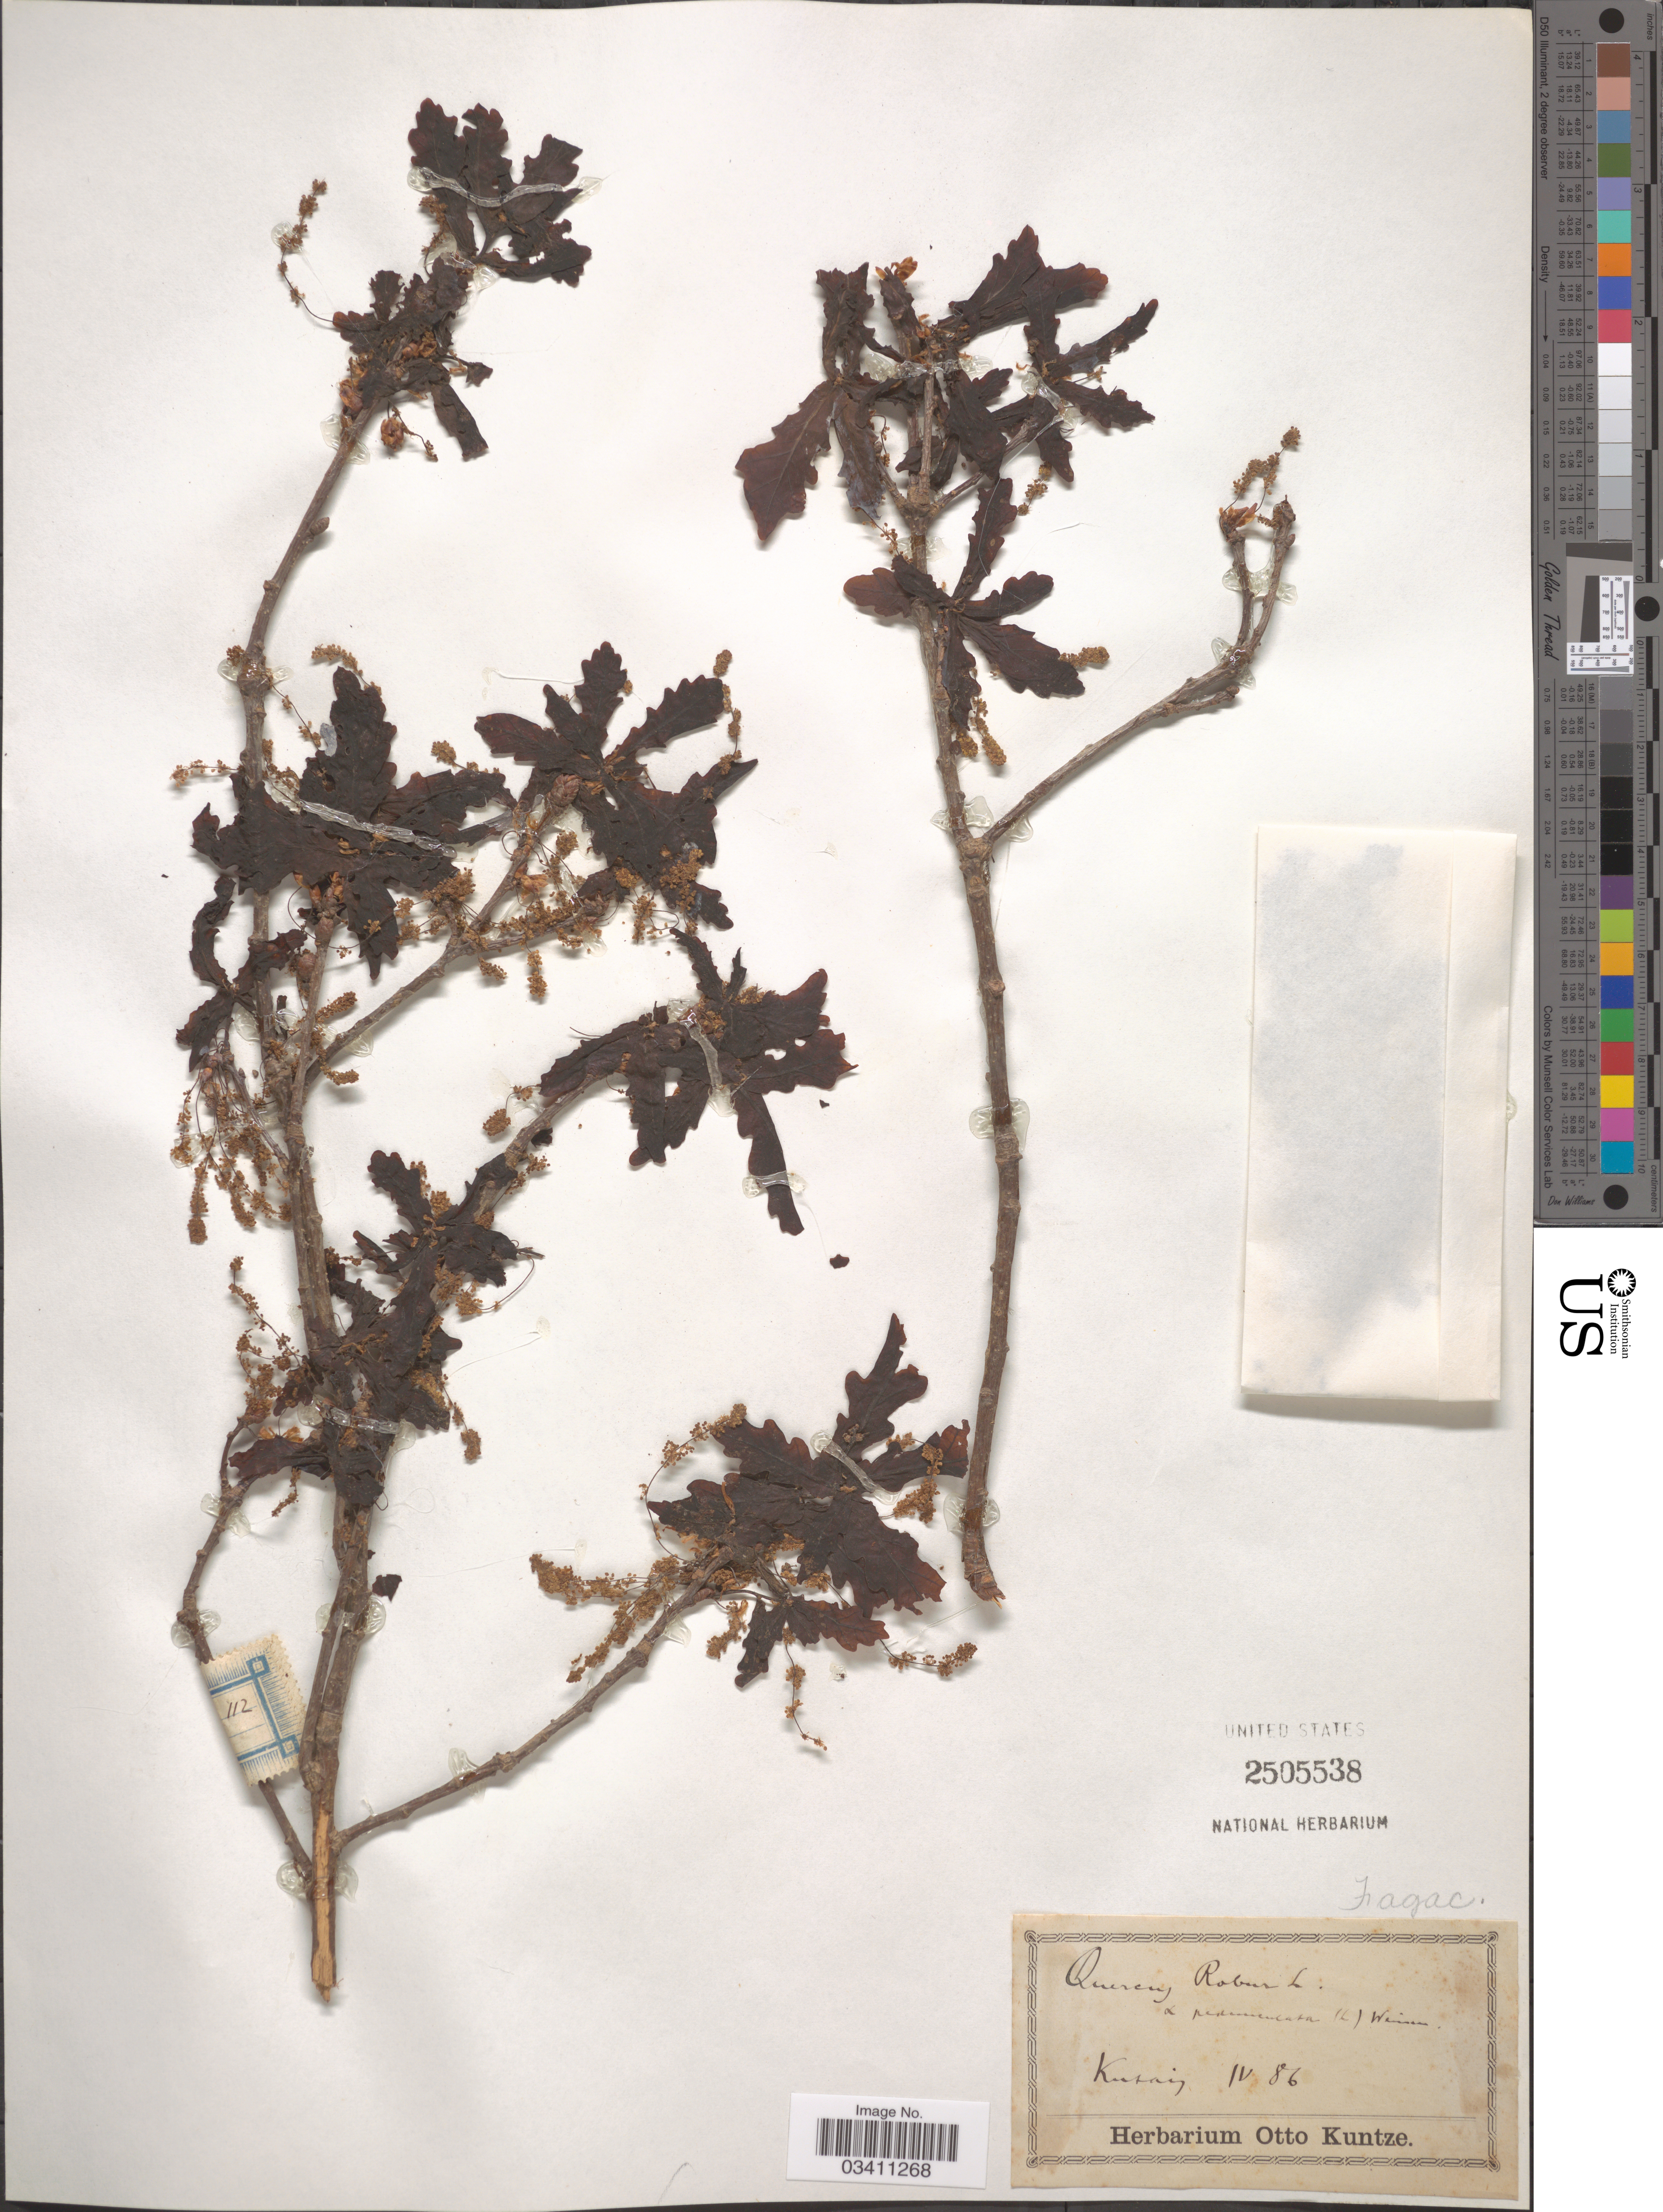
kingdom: Plantae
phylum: Tracheophyta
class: Magnoliopsida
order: Fagales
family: Fagaceae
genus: Quercus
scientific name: Quercus robur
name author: L.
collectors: ex herb. Otto Kuntze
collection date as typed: Transcribed d/m/y: /4/86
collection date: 1886-04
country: Georgia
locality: Kutais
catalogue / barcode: US 2505538